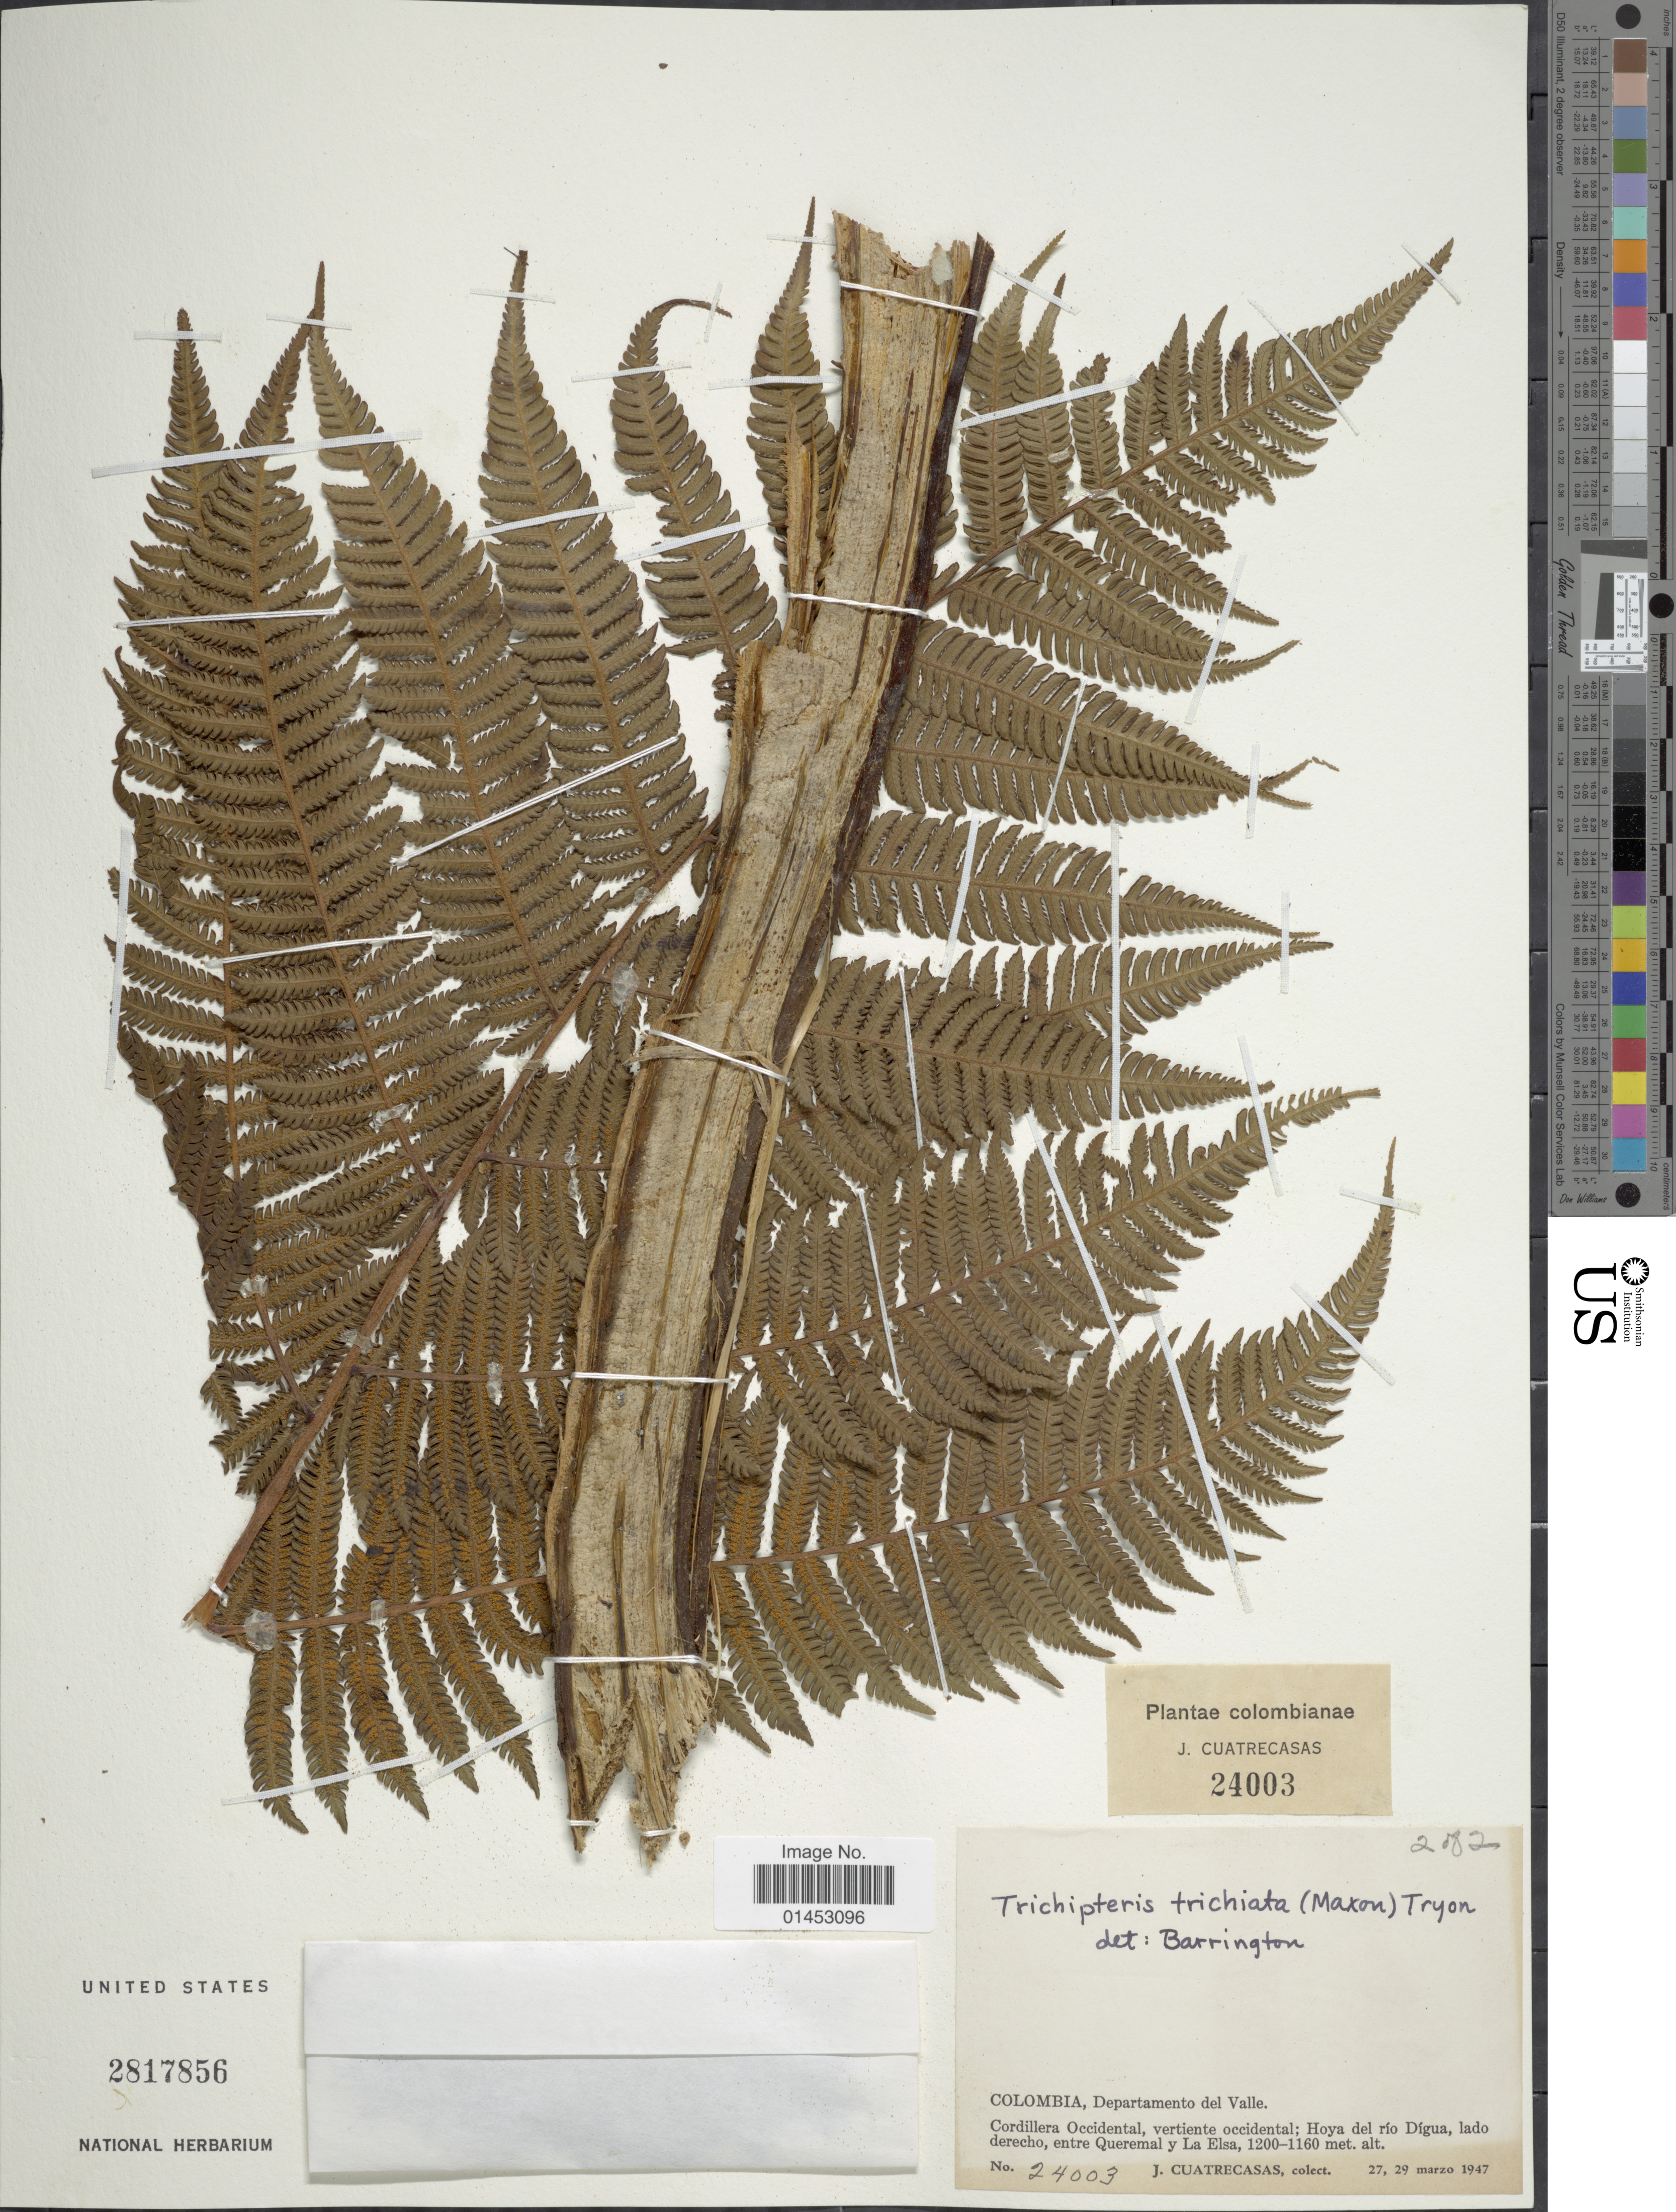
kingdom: Plantae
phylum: Tracheophyta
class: Polypodiopsida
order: Cyatheales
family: Cyatheaceae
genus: Cyathea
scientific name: Cyathea trichiata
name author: (Maxon) Domin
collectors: J. Cuatrecasas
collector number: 24003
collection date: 1947-03-27/1947-03-29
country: Colombia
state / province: Valle del Cauca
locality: Colombia, Departamento del Valle, Cordillera Occidental, vertiente occidental: Hoya del rio Digua, aldo derecho, entre Queremal y La Elsa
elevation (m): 1160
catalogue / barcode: US 2817856